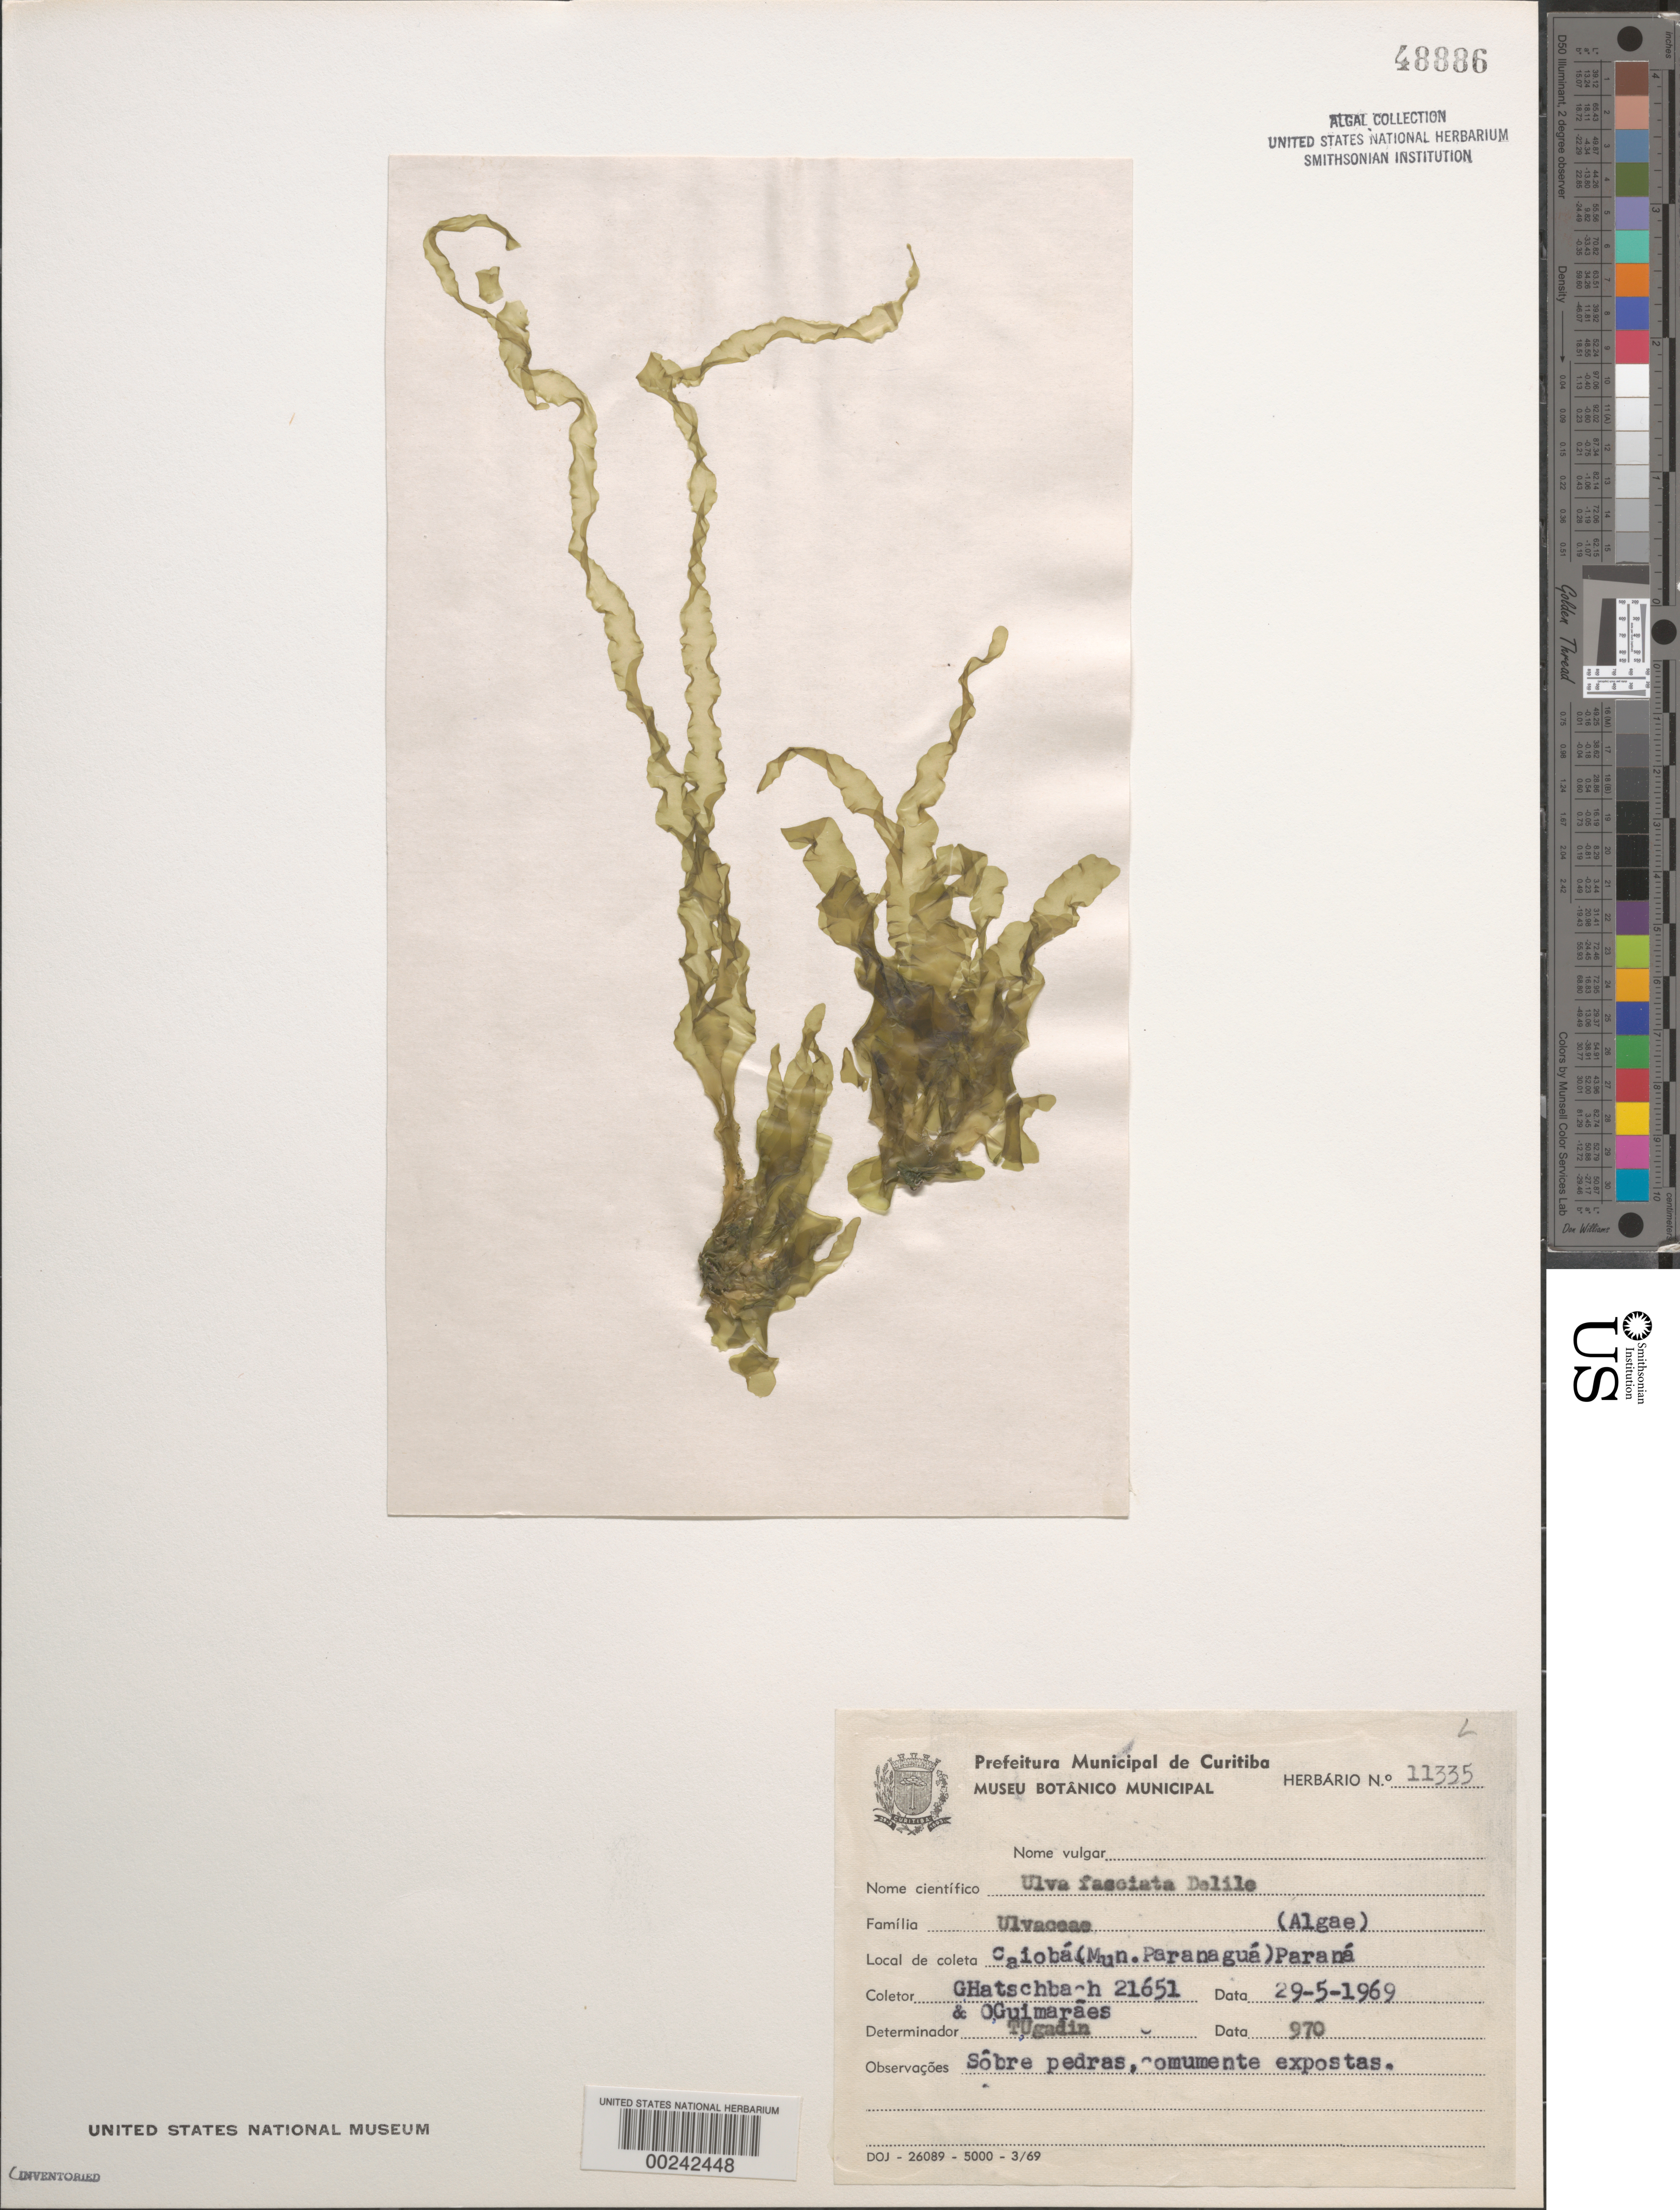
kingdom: Plantae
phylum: Chlorophyta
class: Ulvophyceae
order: Ulvales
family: Ulvaceae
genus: Ulva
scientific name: Ulva lactuca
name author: L.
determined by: Algae name updating Project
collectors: G. Hatschbach & O. A. Guimarães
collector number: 21651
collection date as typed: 29 May 1969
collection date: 1969-05-29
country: Argentina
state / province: Entre Ríos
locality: Parana, Caioba, Mun. Paranagua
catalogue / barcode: US 48886